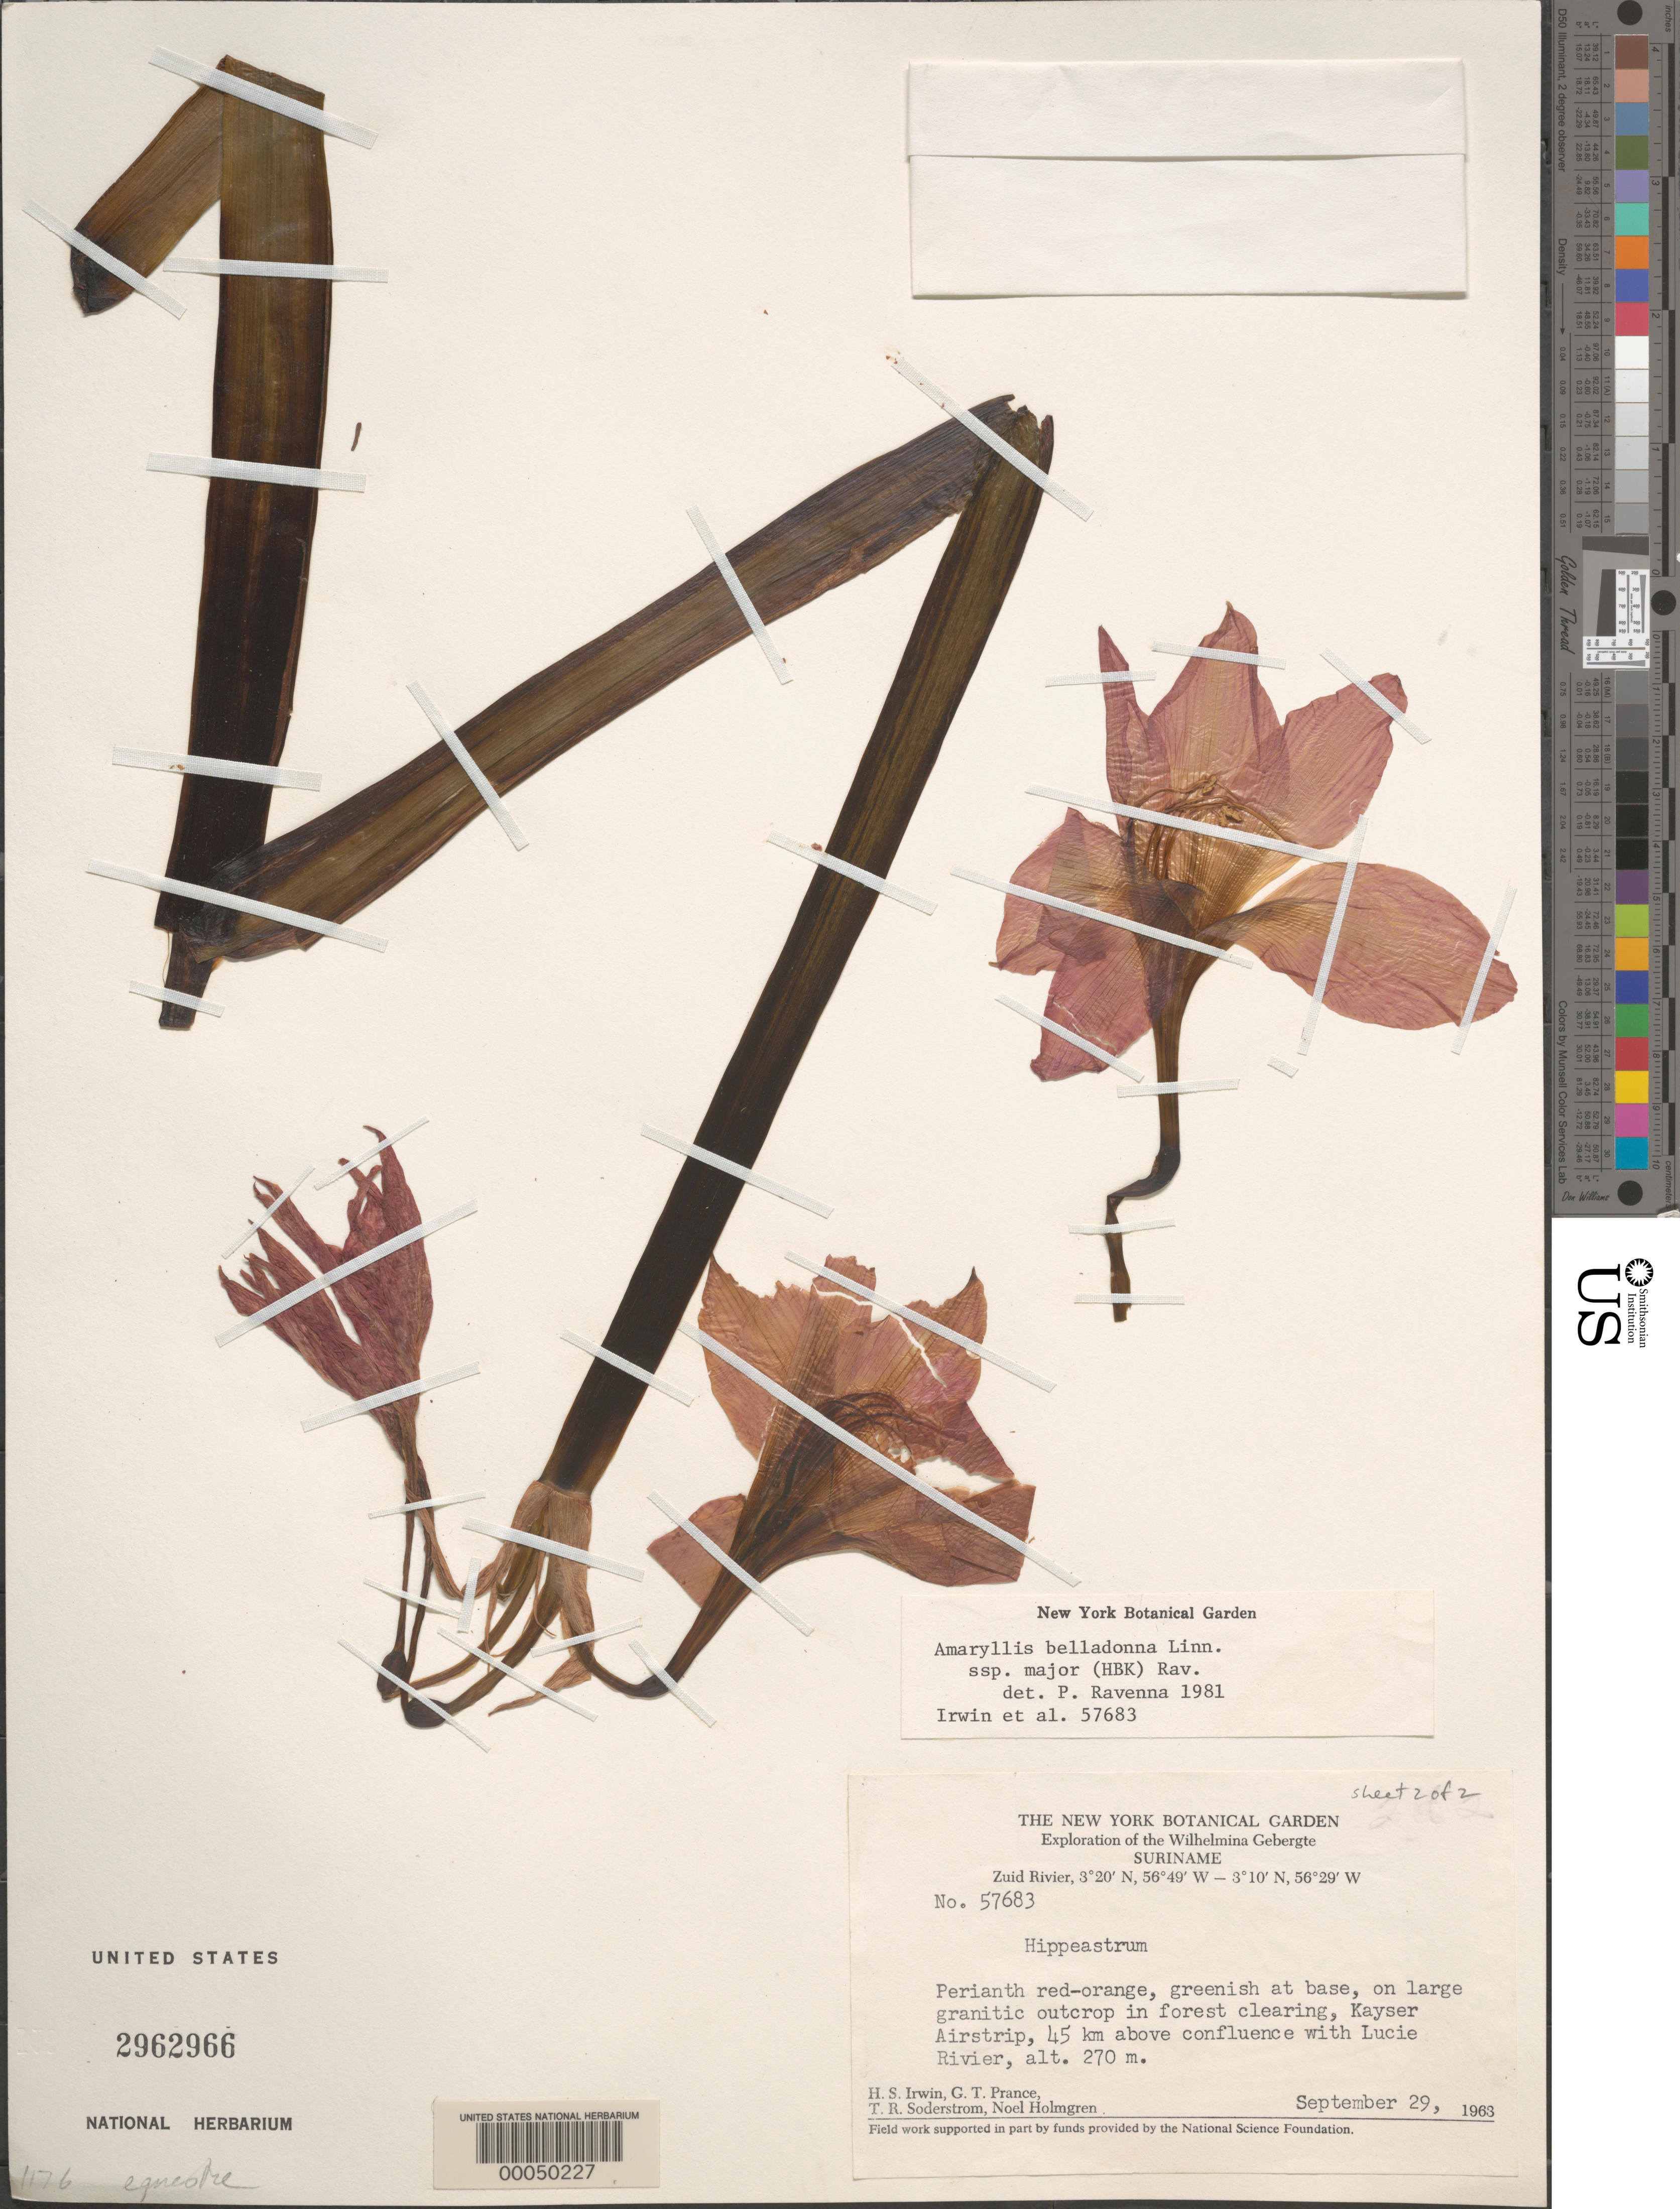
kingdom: Plantae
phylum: Tracheophyta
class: Liliopsida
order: Asparagales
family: Amaryllidaceae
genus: Hippeastrum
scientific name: Hippeastrum puniceum subsp. puniceum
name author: (Lam.) Voss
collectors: H. Irwin, G. T. Prance, T. R. Soderstrom & N. H. Holmgren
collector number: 57683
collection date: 1963-09-29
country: Suriname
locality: The Wilhelmina Gebergte. Zuid Rivier. On large granitic outcrop in forest clearing, Kayser Airstrip, 45 km above confluence with Lucie Rivier.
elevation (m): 270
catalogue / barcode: US 2962966